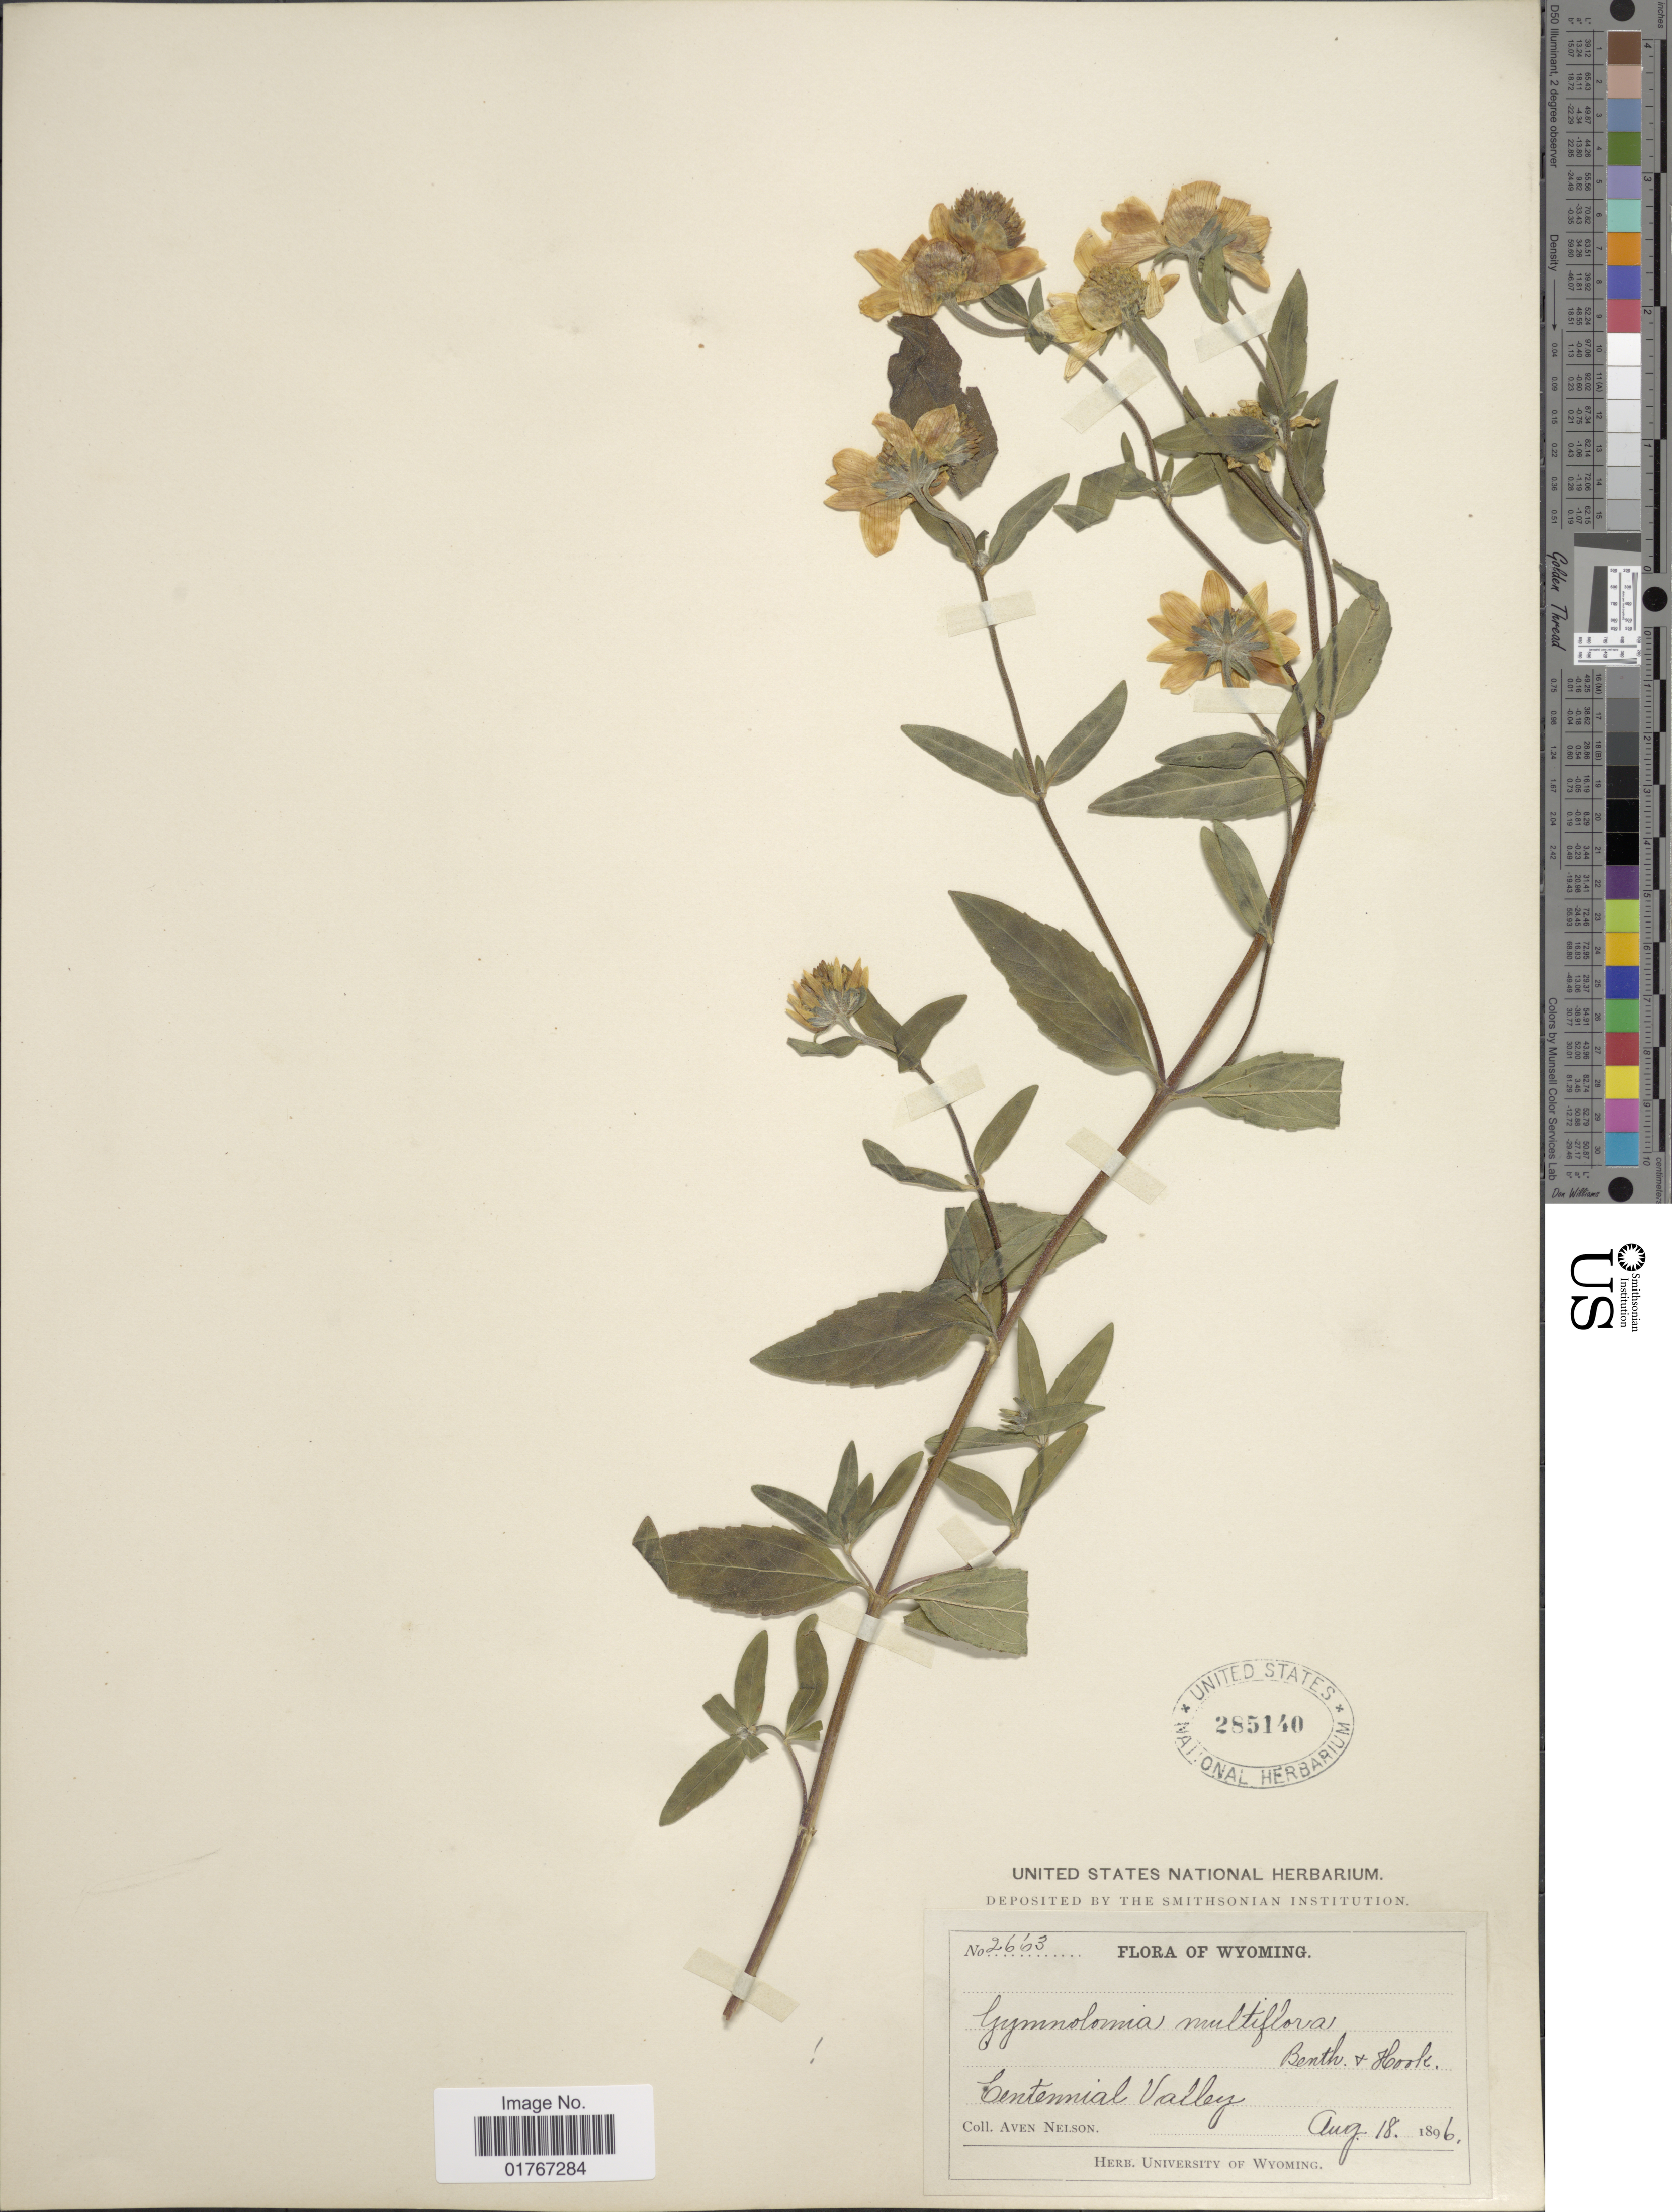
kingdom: Plantae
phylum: Tracheophyta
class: Magnoliopsida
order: Asterales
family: Asteraceae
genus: Heliomeris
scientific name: Heliomeris multiflora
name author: Nutt.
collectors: A. Nelson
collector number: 2663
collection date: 1896-08-18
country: United States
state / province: Wyoming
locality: Centennial Valley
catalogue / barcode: US 285140